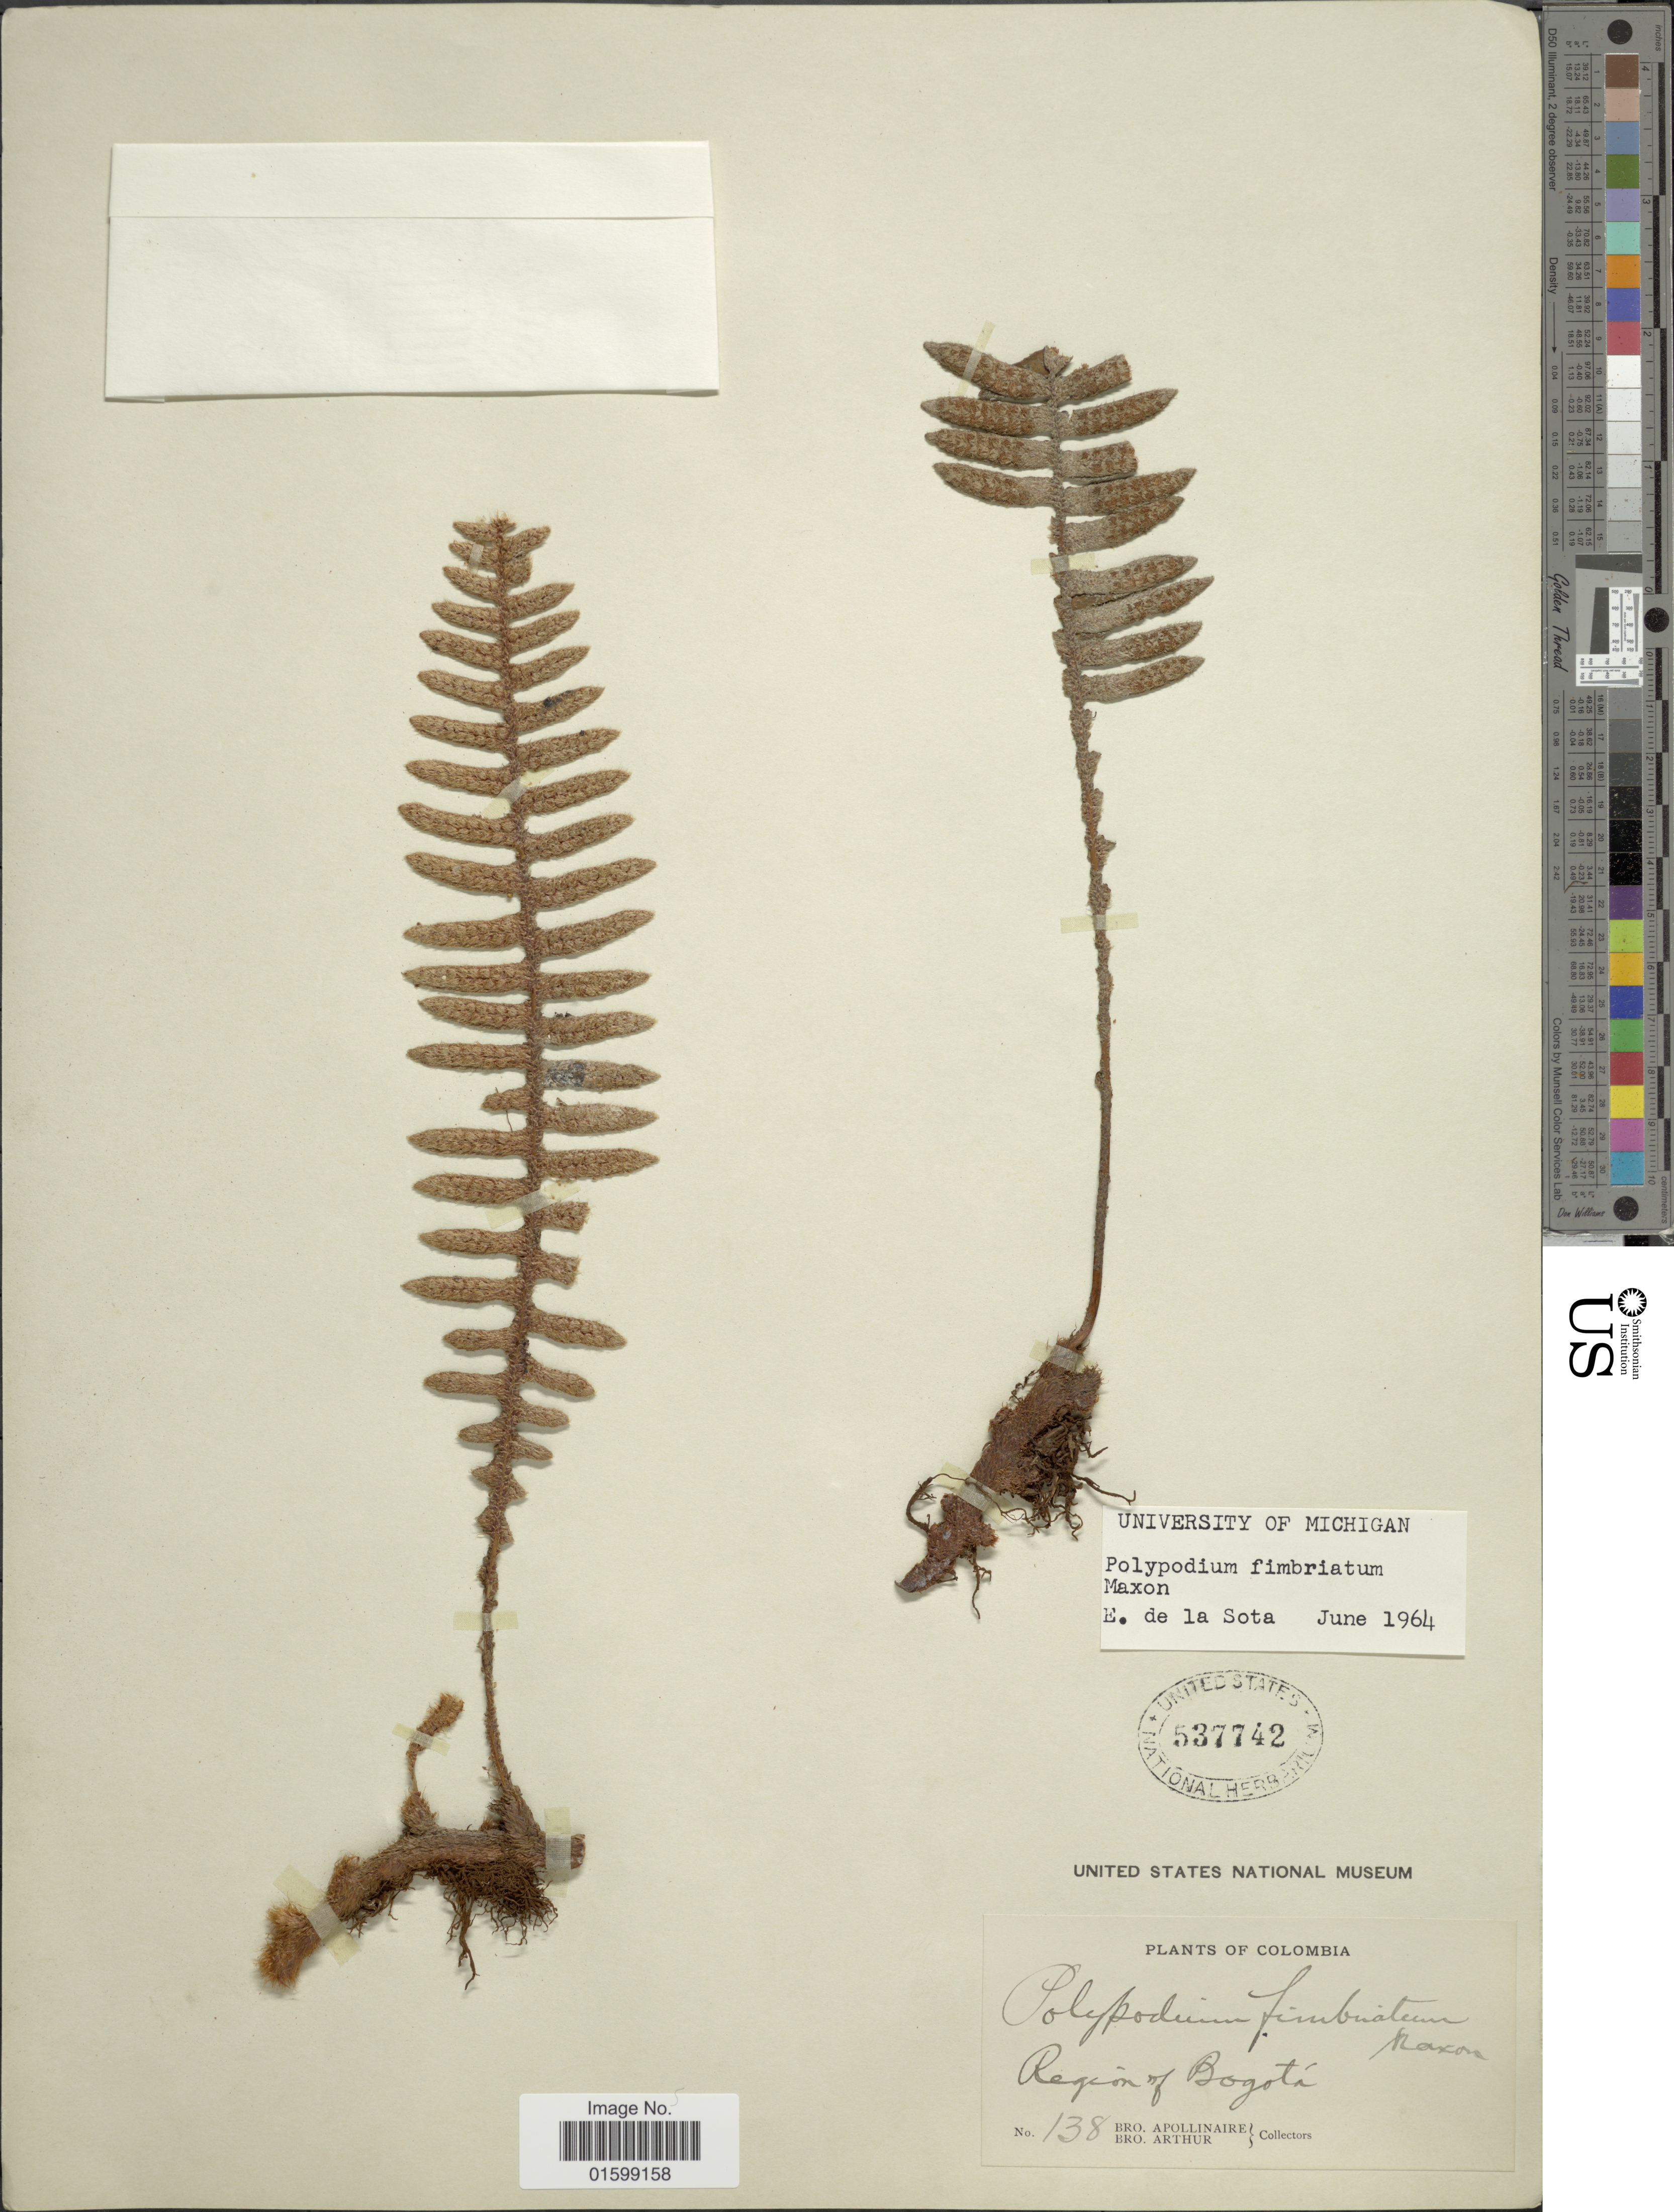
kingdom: Plantae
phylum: Tracheophyta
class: Polypodiopsida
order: Polypodiales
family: Polypodiaceae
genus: Pleopeltis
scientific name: Pleopeltis fimbriata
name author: (Maxon) A.R. Sm.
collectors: Bro. Apollinaire & Bro. Arthur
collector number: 138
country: Colombia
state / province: Bogota D.C.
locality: Región of Bogotá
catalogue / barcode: US 537742